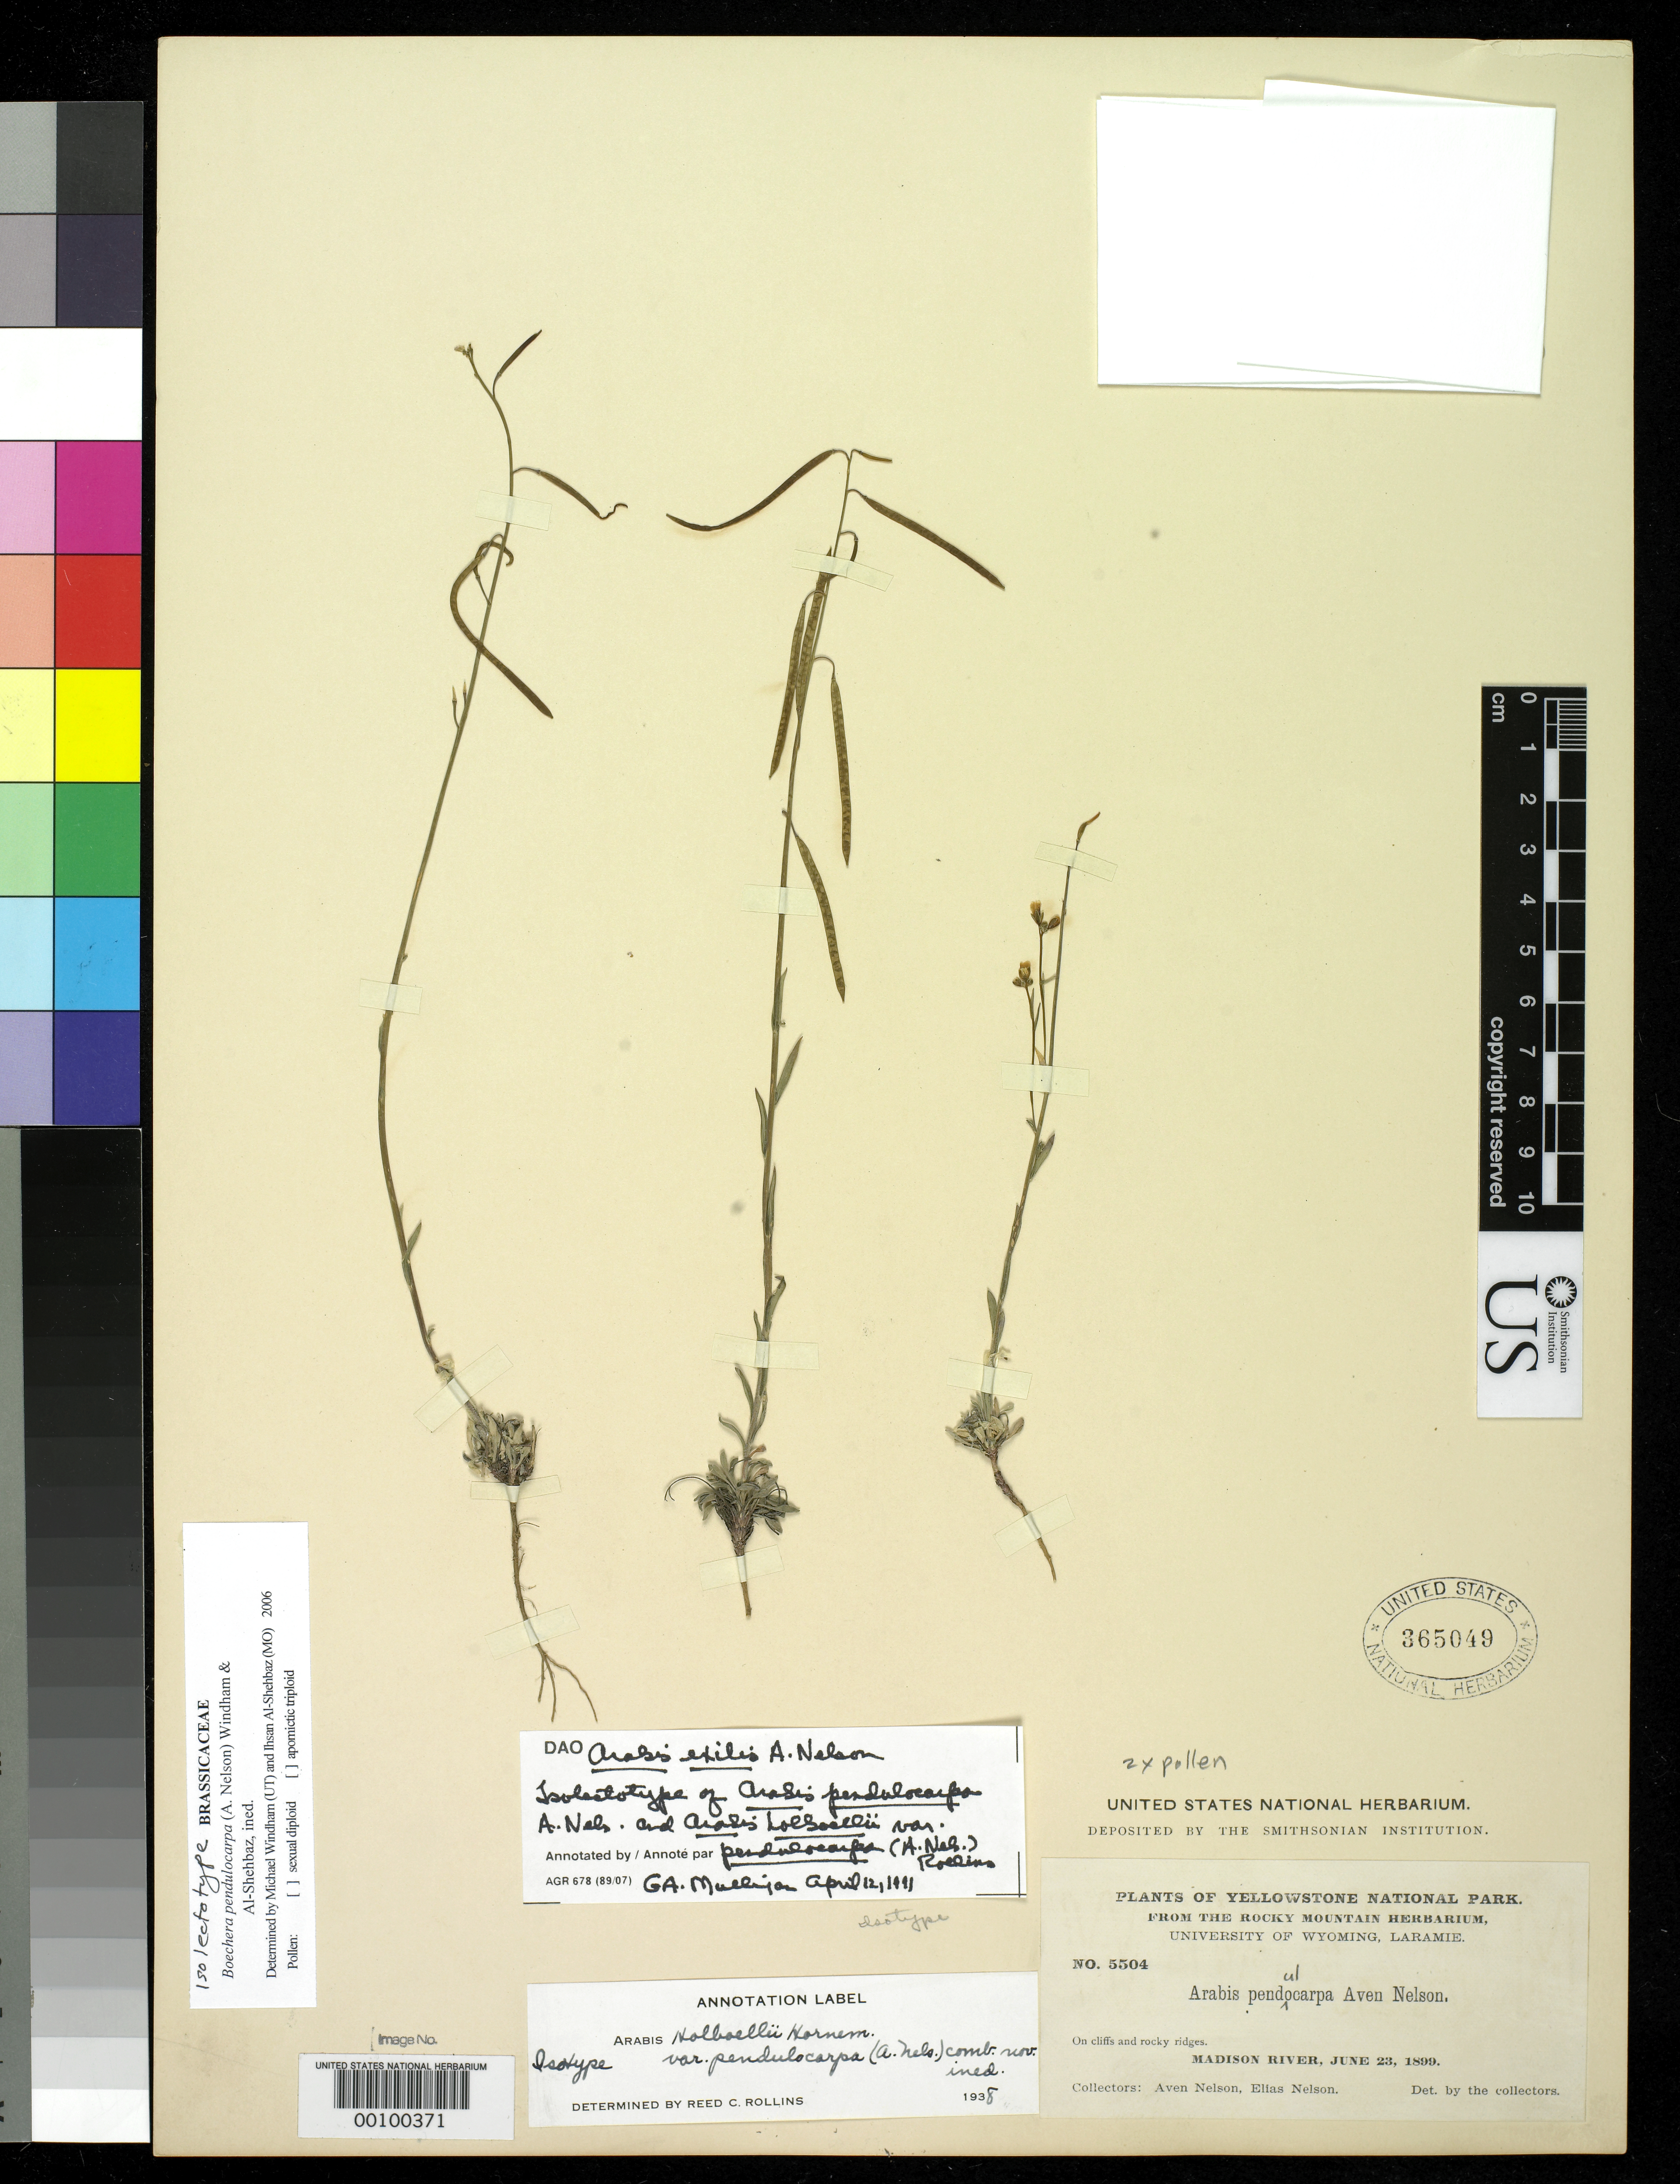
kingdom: Plantae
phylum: Tracheophyta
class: Magnoliopsida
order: Brassicales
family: Brassicaceae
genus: Arabis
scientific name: Arabis pendulocarpa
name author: A. Nelson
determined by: Windham, M. D.; Al-Shehbaz, I. A.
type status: Isolectotype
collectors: A. Nelson & E. Nelson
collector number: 5504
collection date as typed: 23 Jun 1899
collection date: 1899-06-23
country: United States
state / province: Wyoming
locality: Madison River.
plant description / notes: Cited by I. Al-Shehbaz, Harvard Pap. Bot. 11(1): 77 (2006).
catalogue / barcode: US 365049